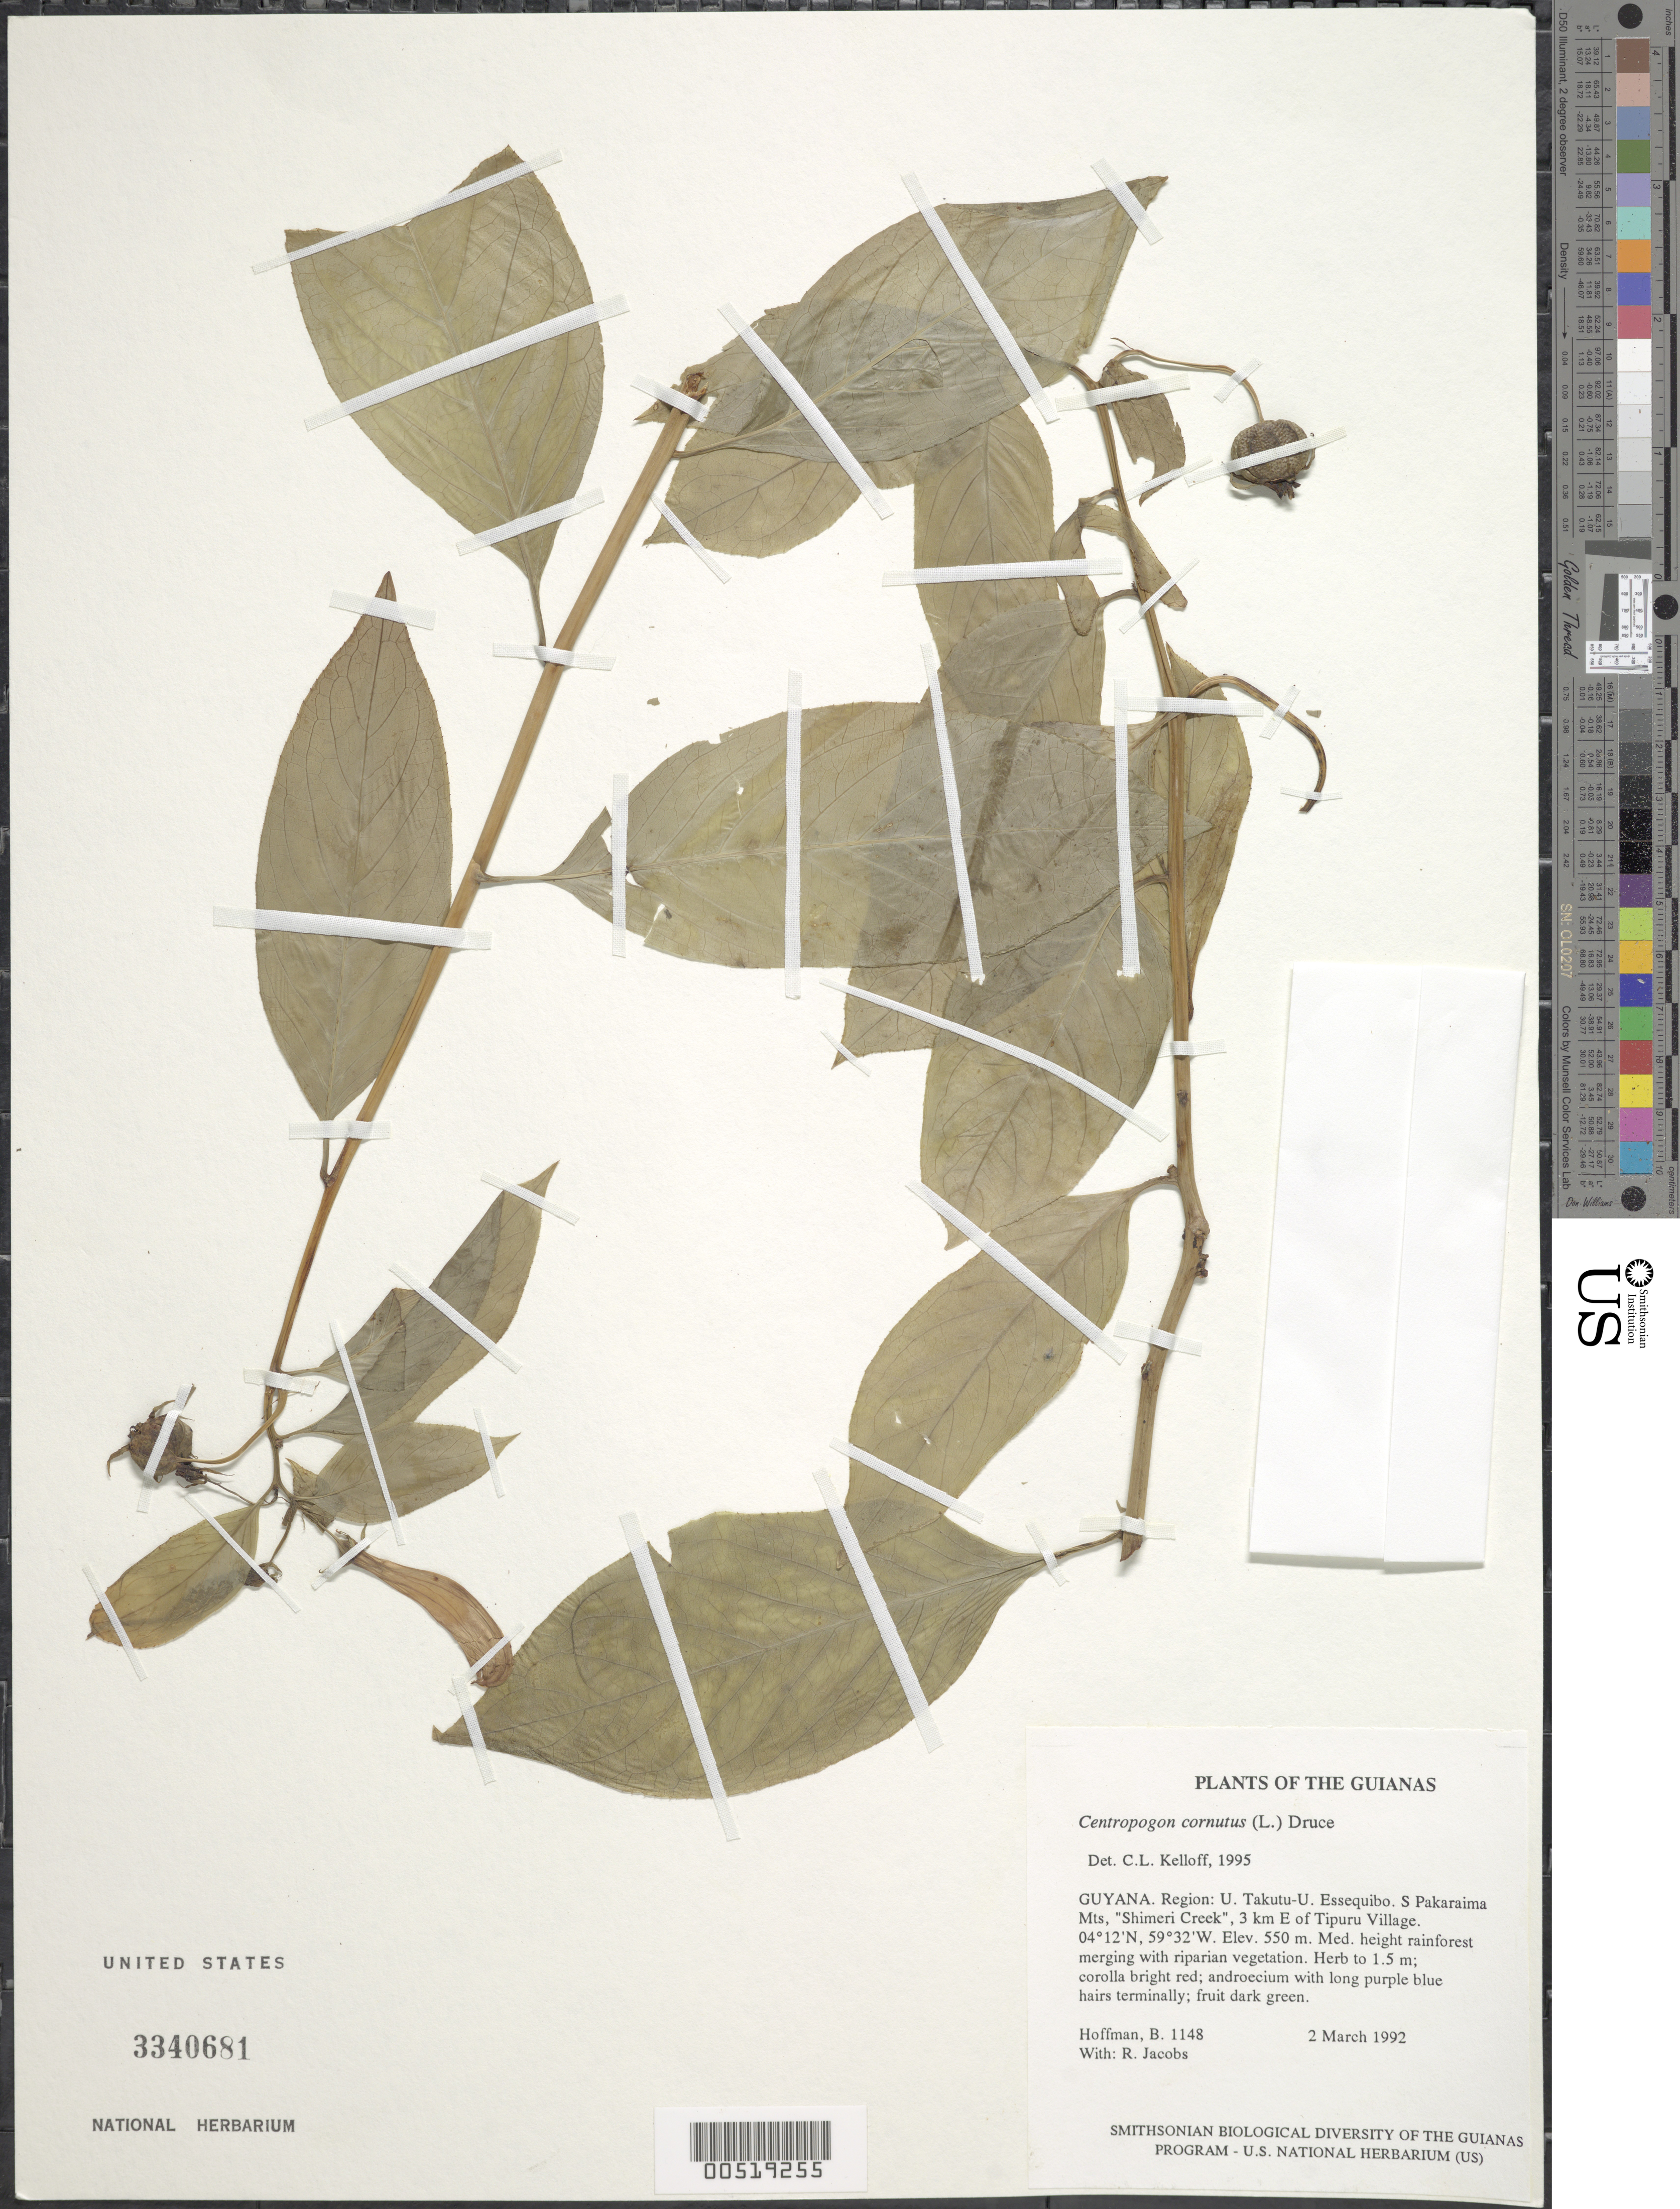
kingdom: Plantae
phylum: Tracheophyta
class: Magnoliopsida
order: Asterales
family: Campanulaceae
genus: Centropogon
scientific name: Centropogon cornutus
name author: (L.) Druce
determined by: Kelloff, Carol L., (US), Smithsonian Institution - National Museum of Natural History (UNITED STATES)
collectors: B. Hoffman & R. Jacobs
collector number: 1148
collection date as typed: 2 March 1992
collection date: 1992-03-02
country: Guyana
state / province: U. Takutu-U. Essequibo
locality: S Pakaraima Mts, "Shimeri Creek", 3 km E of Tipuru Village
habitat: Med. height rainforest merging with riparian vegetation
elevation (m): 550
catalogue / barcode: US 3340681